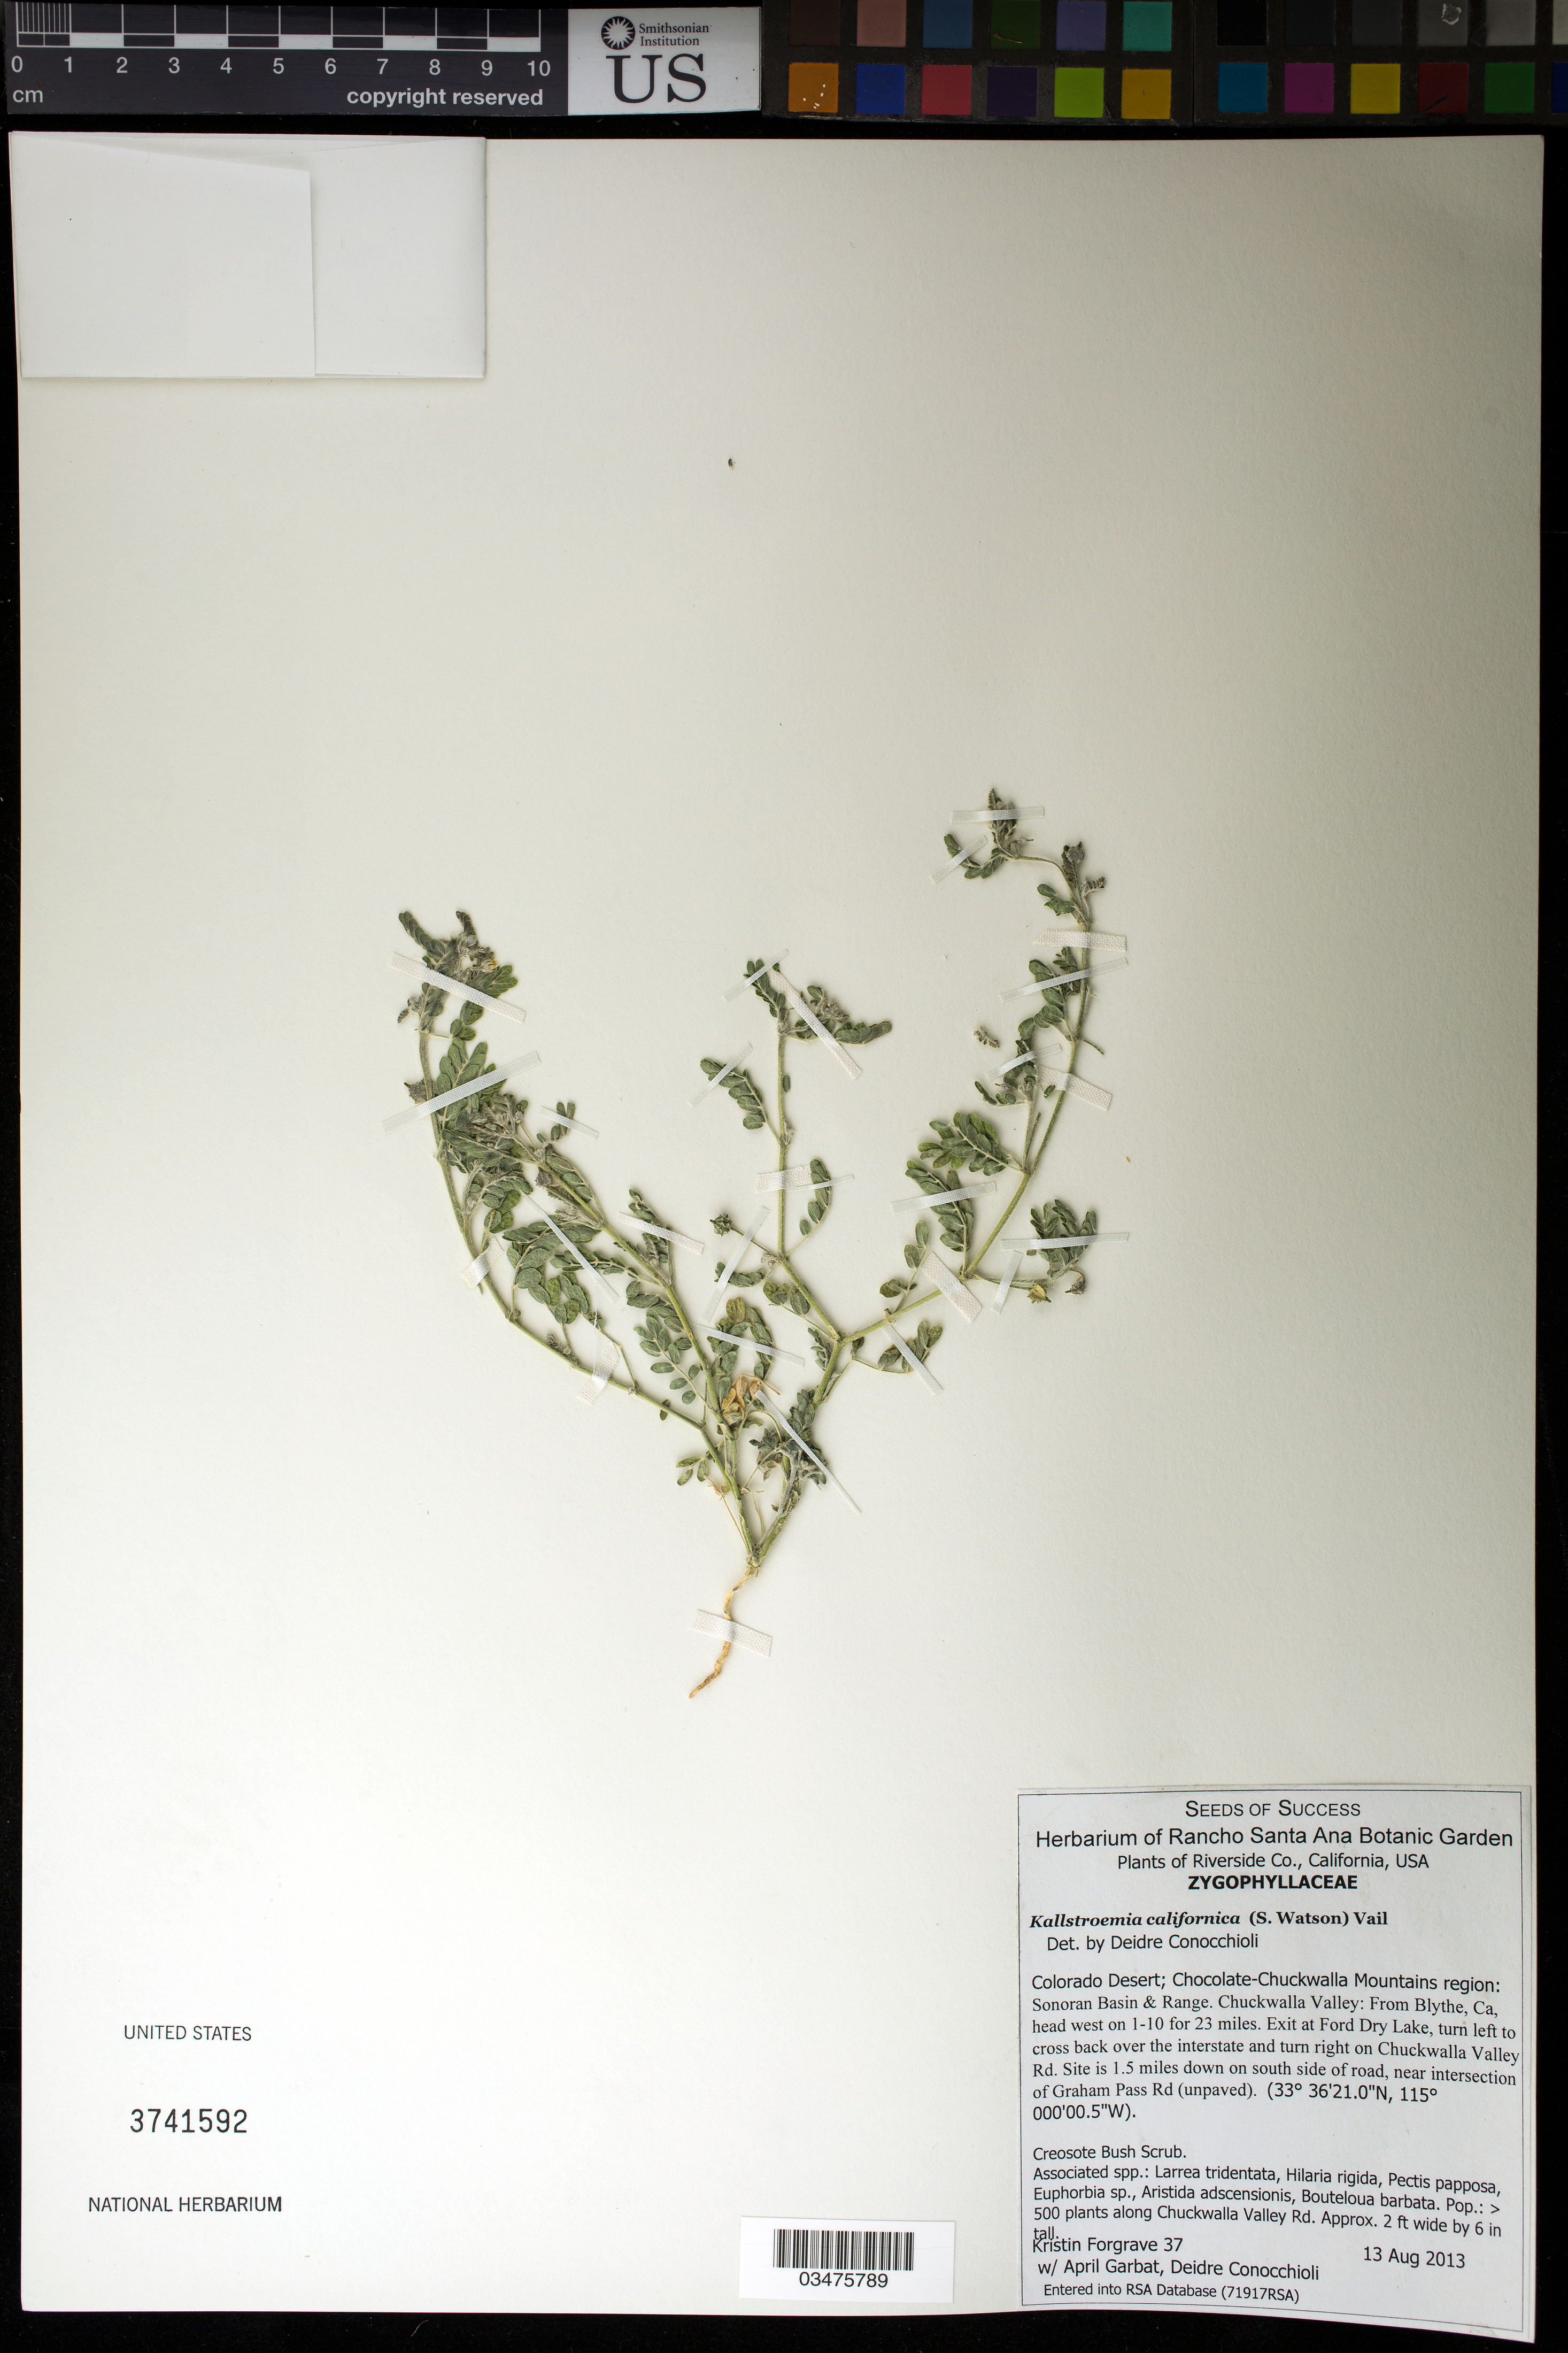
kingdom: Plantae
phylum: Tracheophyta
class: Magnoliopsida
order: Zygophyllales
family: Zygophyllaceae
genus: Kallstroemia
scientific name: Kallstroemia californica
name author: (S. Watson) Vail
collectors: K. Forgrave, D. Conocchioli & A. Garbat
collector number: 37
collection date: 2013-08-13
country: United States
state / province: California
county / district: Riverside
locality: Sonoran Basin and Range. Chuckwalla Valley.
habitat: Creosote bush scrub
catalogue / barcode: US 3741592